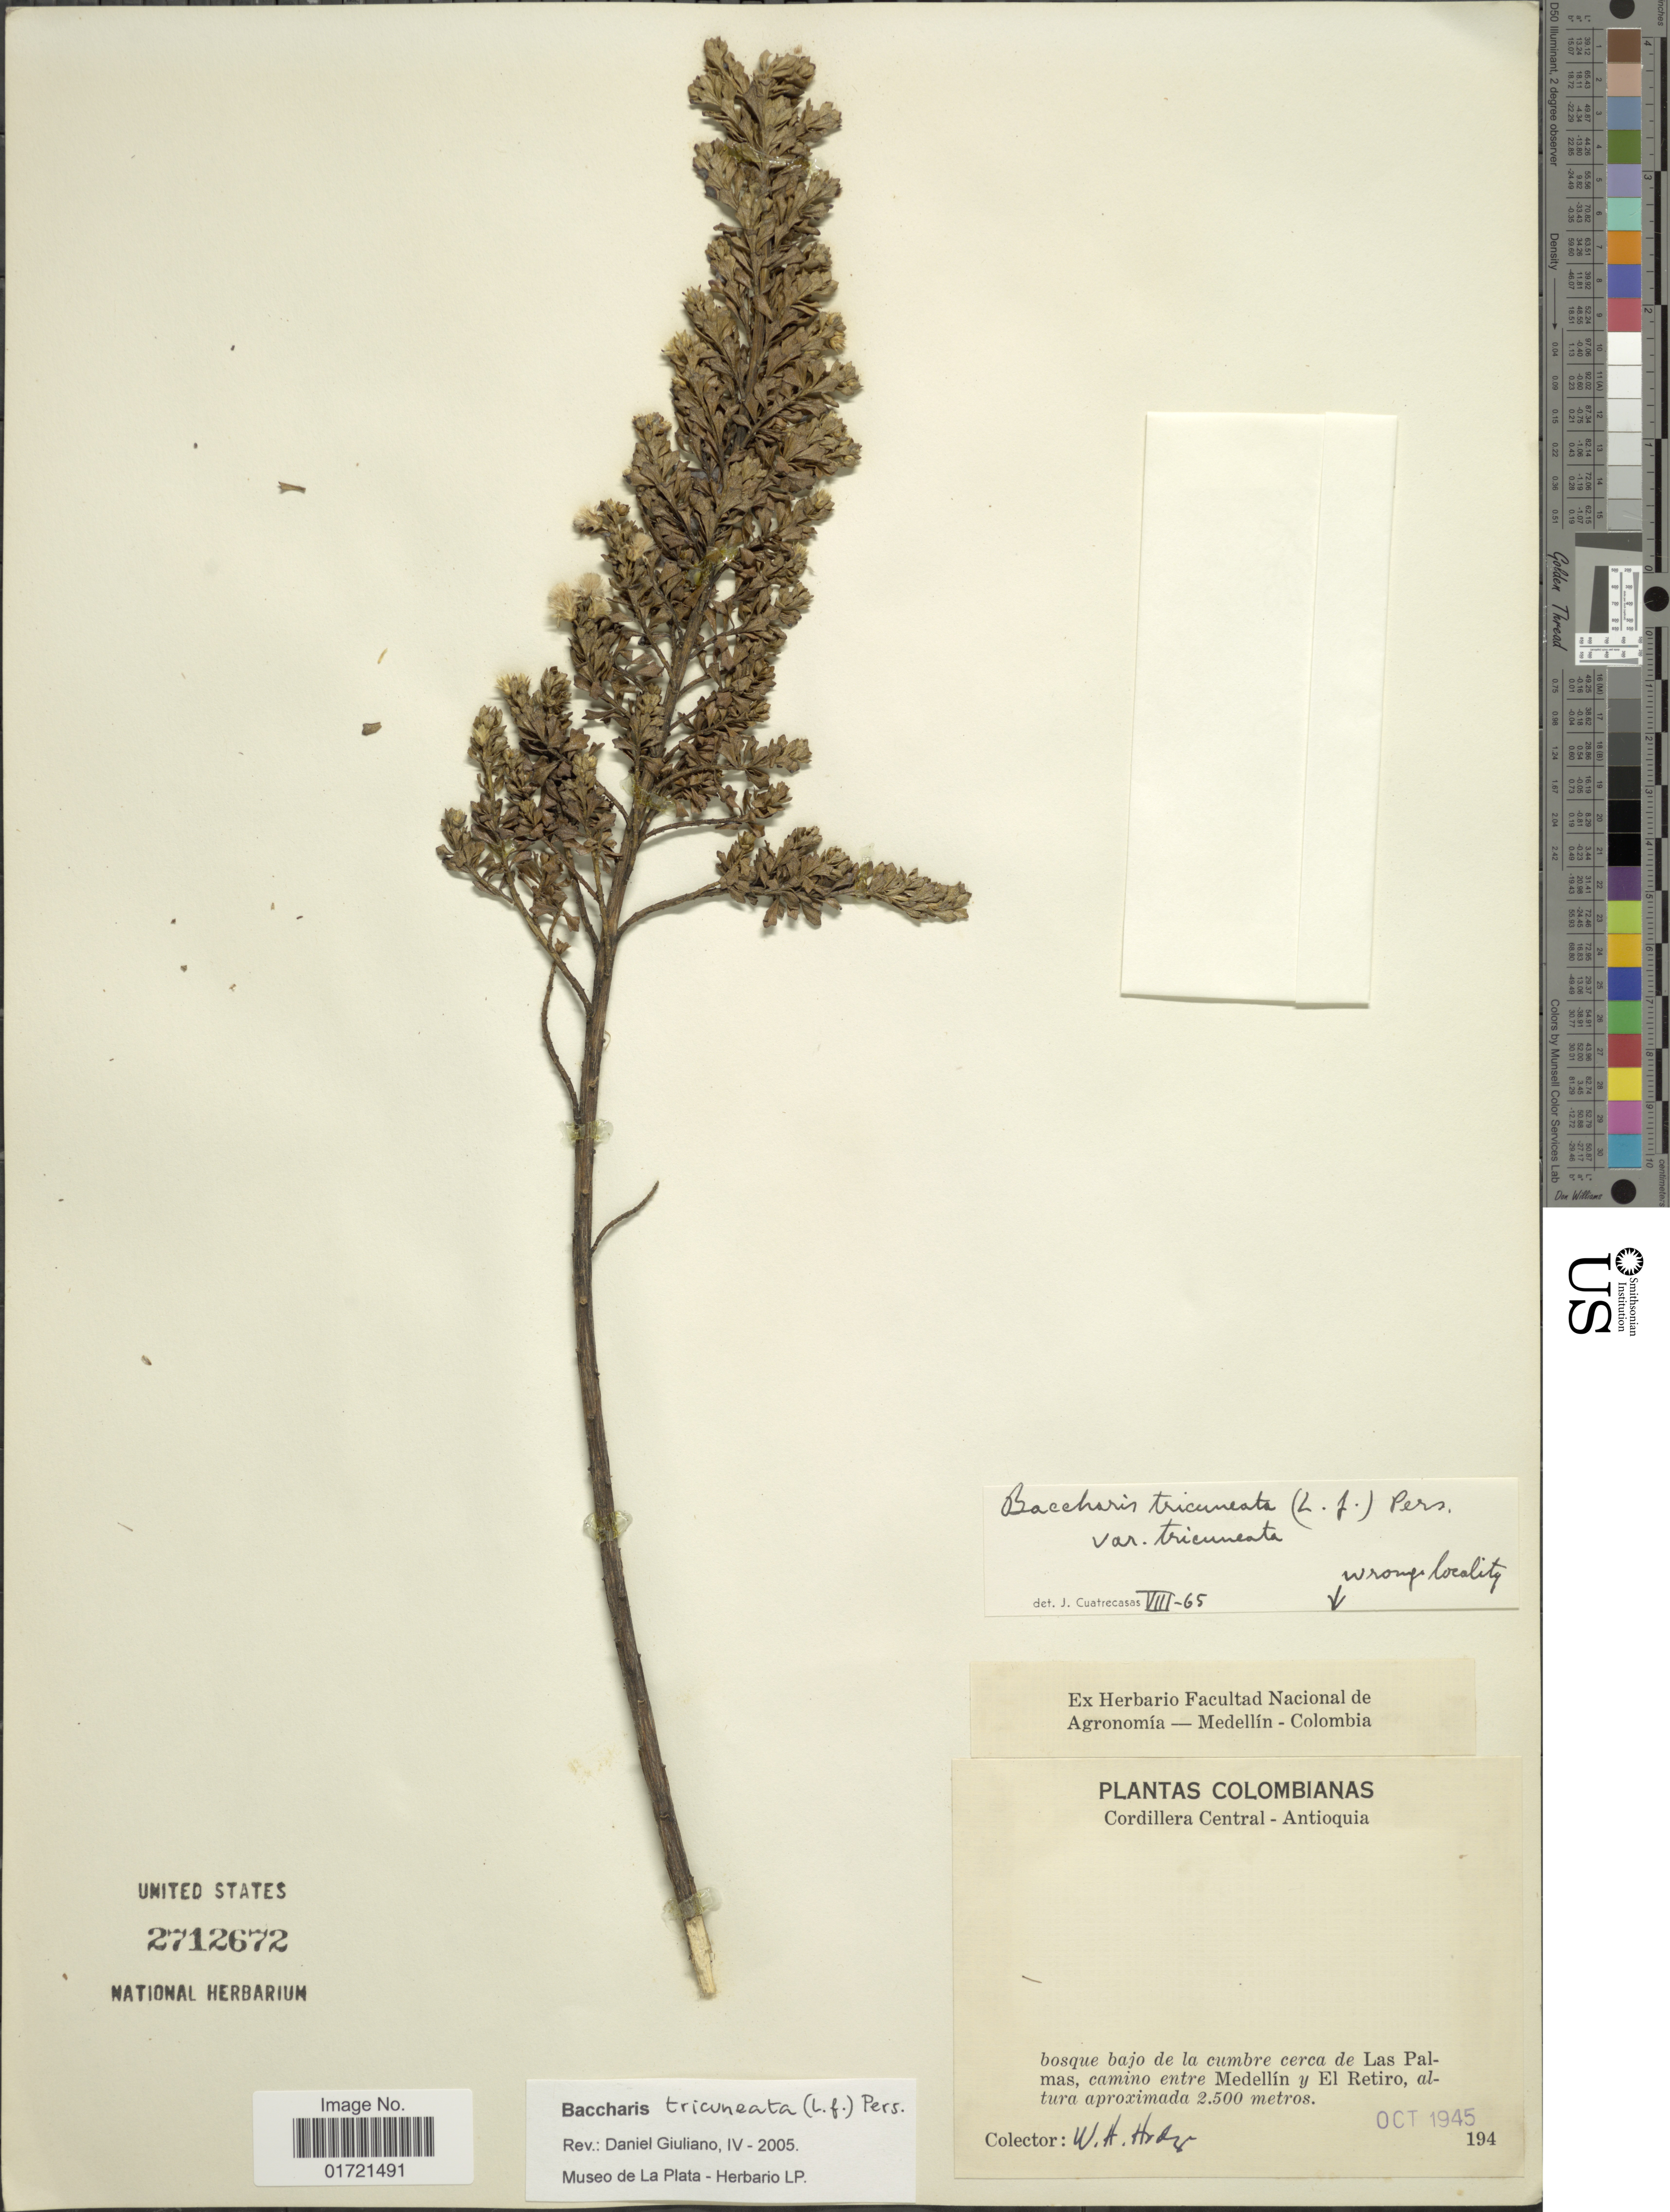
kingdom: Plantae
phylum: Tracheophyta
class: Magnoliopsida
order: Asterales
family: Asteraceae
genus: Baccharis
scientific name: Baccharis tricuneata f. tricuneata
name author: (L. f.) Pers.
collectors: W. Hodge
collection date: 1945-10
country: Colombia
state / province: Antioquia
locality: Cordillera Central, bosque bajo de la cumbre cerca de Las Palmas, camino entre Medellin y El Retiro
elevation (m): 2500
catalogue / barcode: US 2712672